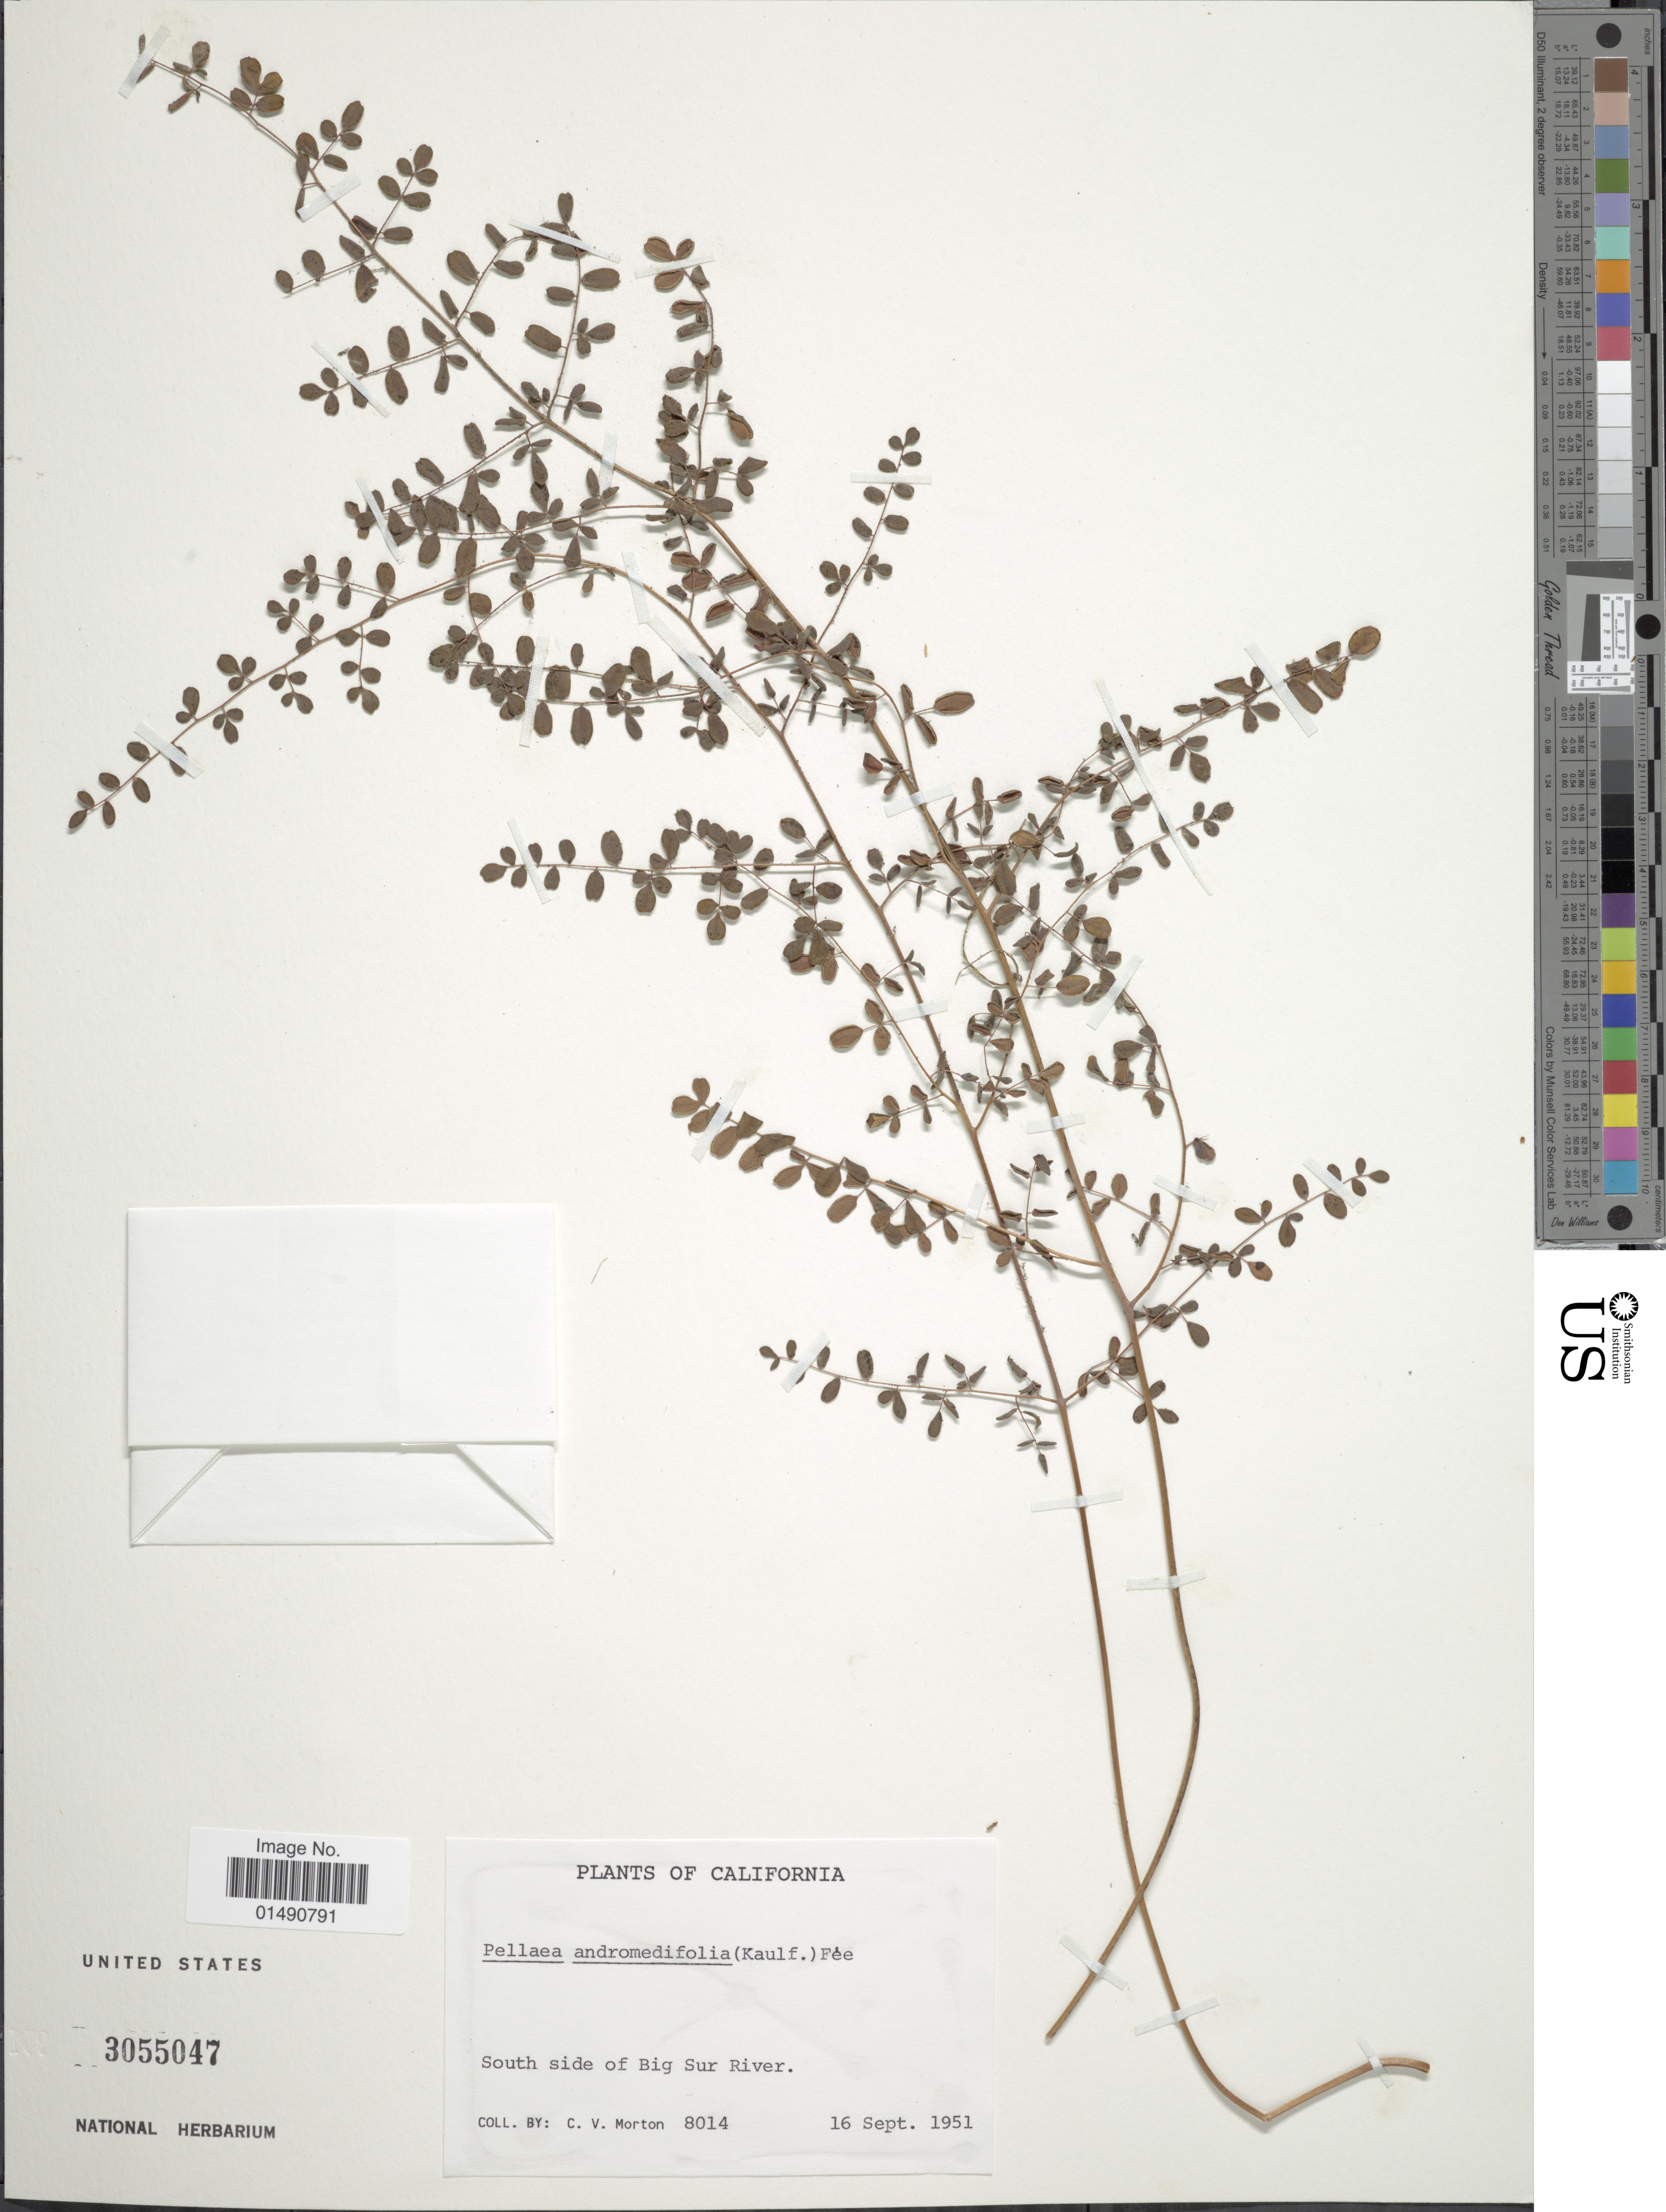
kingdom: Plantae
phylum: Tracheophyta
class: Polypodiopsida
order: Polypodiales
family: Pteridaceae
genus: Pellaea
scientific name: Pellaea andromedifolia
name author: (Kaulf.) Fée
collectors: C. V. Morton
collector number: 8014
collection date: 1951-09-16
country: United States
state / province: California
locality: South side of Big Sur River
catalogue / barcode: US 3055047